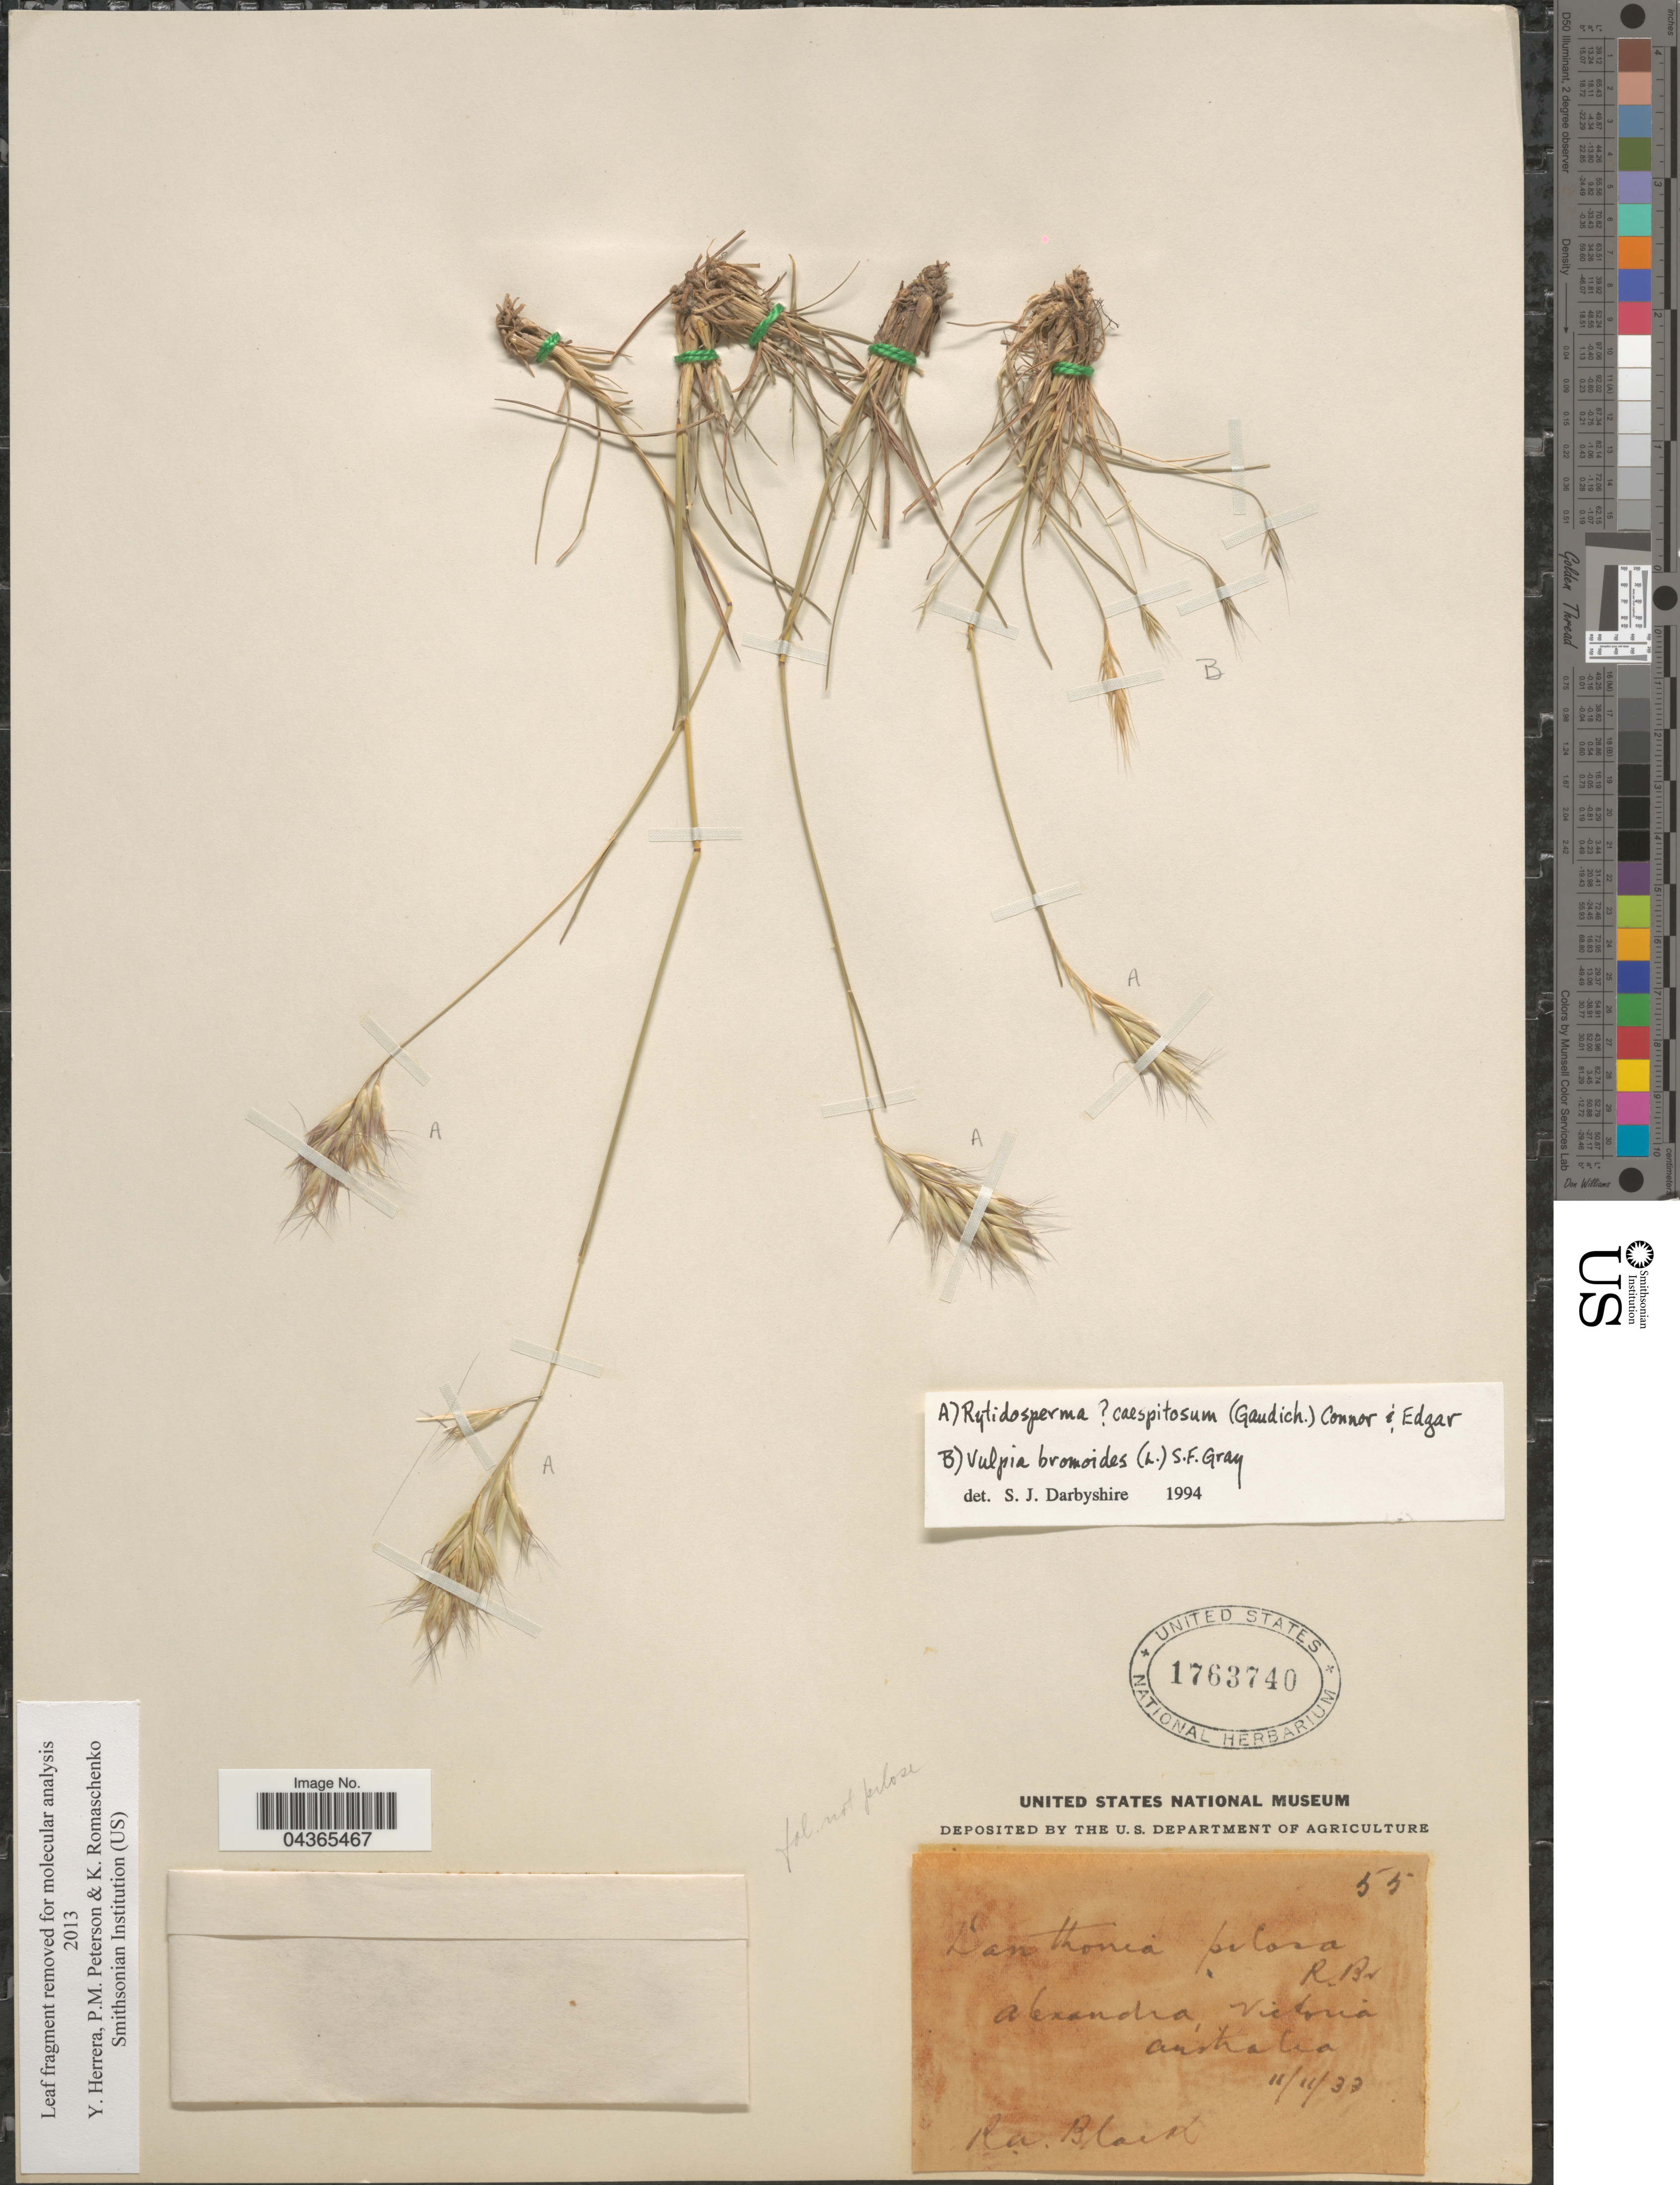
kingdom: Plantae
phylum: Tracheophyta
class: Liliopsida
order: Poales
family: Poaceae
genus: Rytidosperma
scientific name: Rytidosperma caespitosum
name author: (Gaudich.) Connor & Edgar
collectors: R. A. Black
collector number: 55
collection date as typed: Transcribed d/m/y: 11/11/33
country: Australia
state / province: Victoria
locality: Alexandra, Victoria.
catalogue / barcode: US 1763740